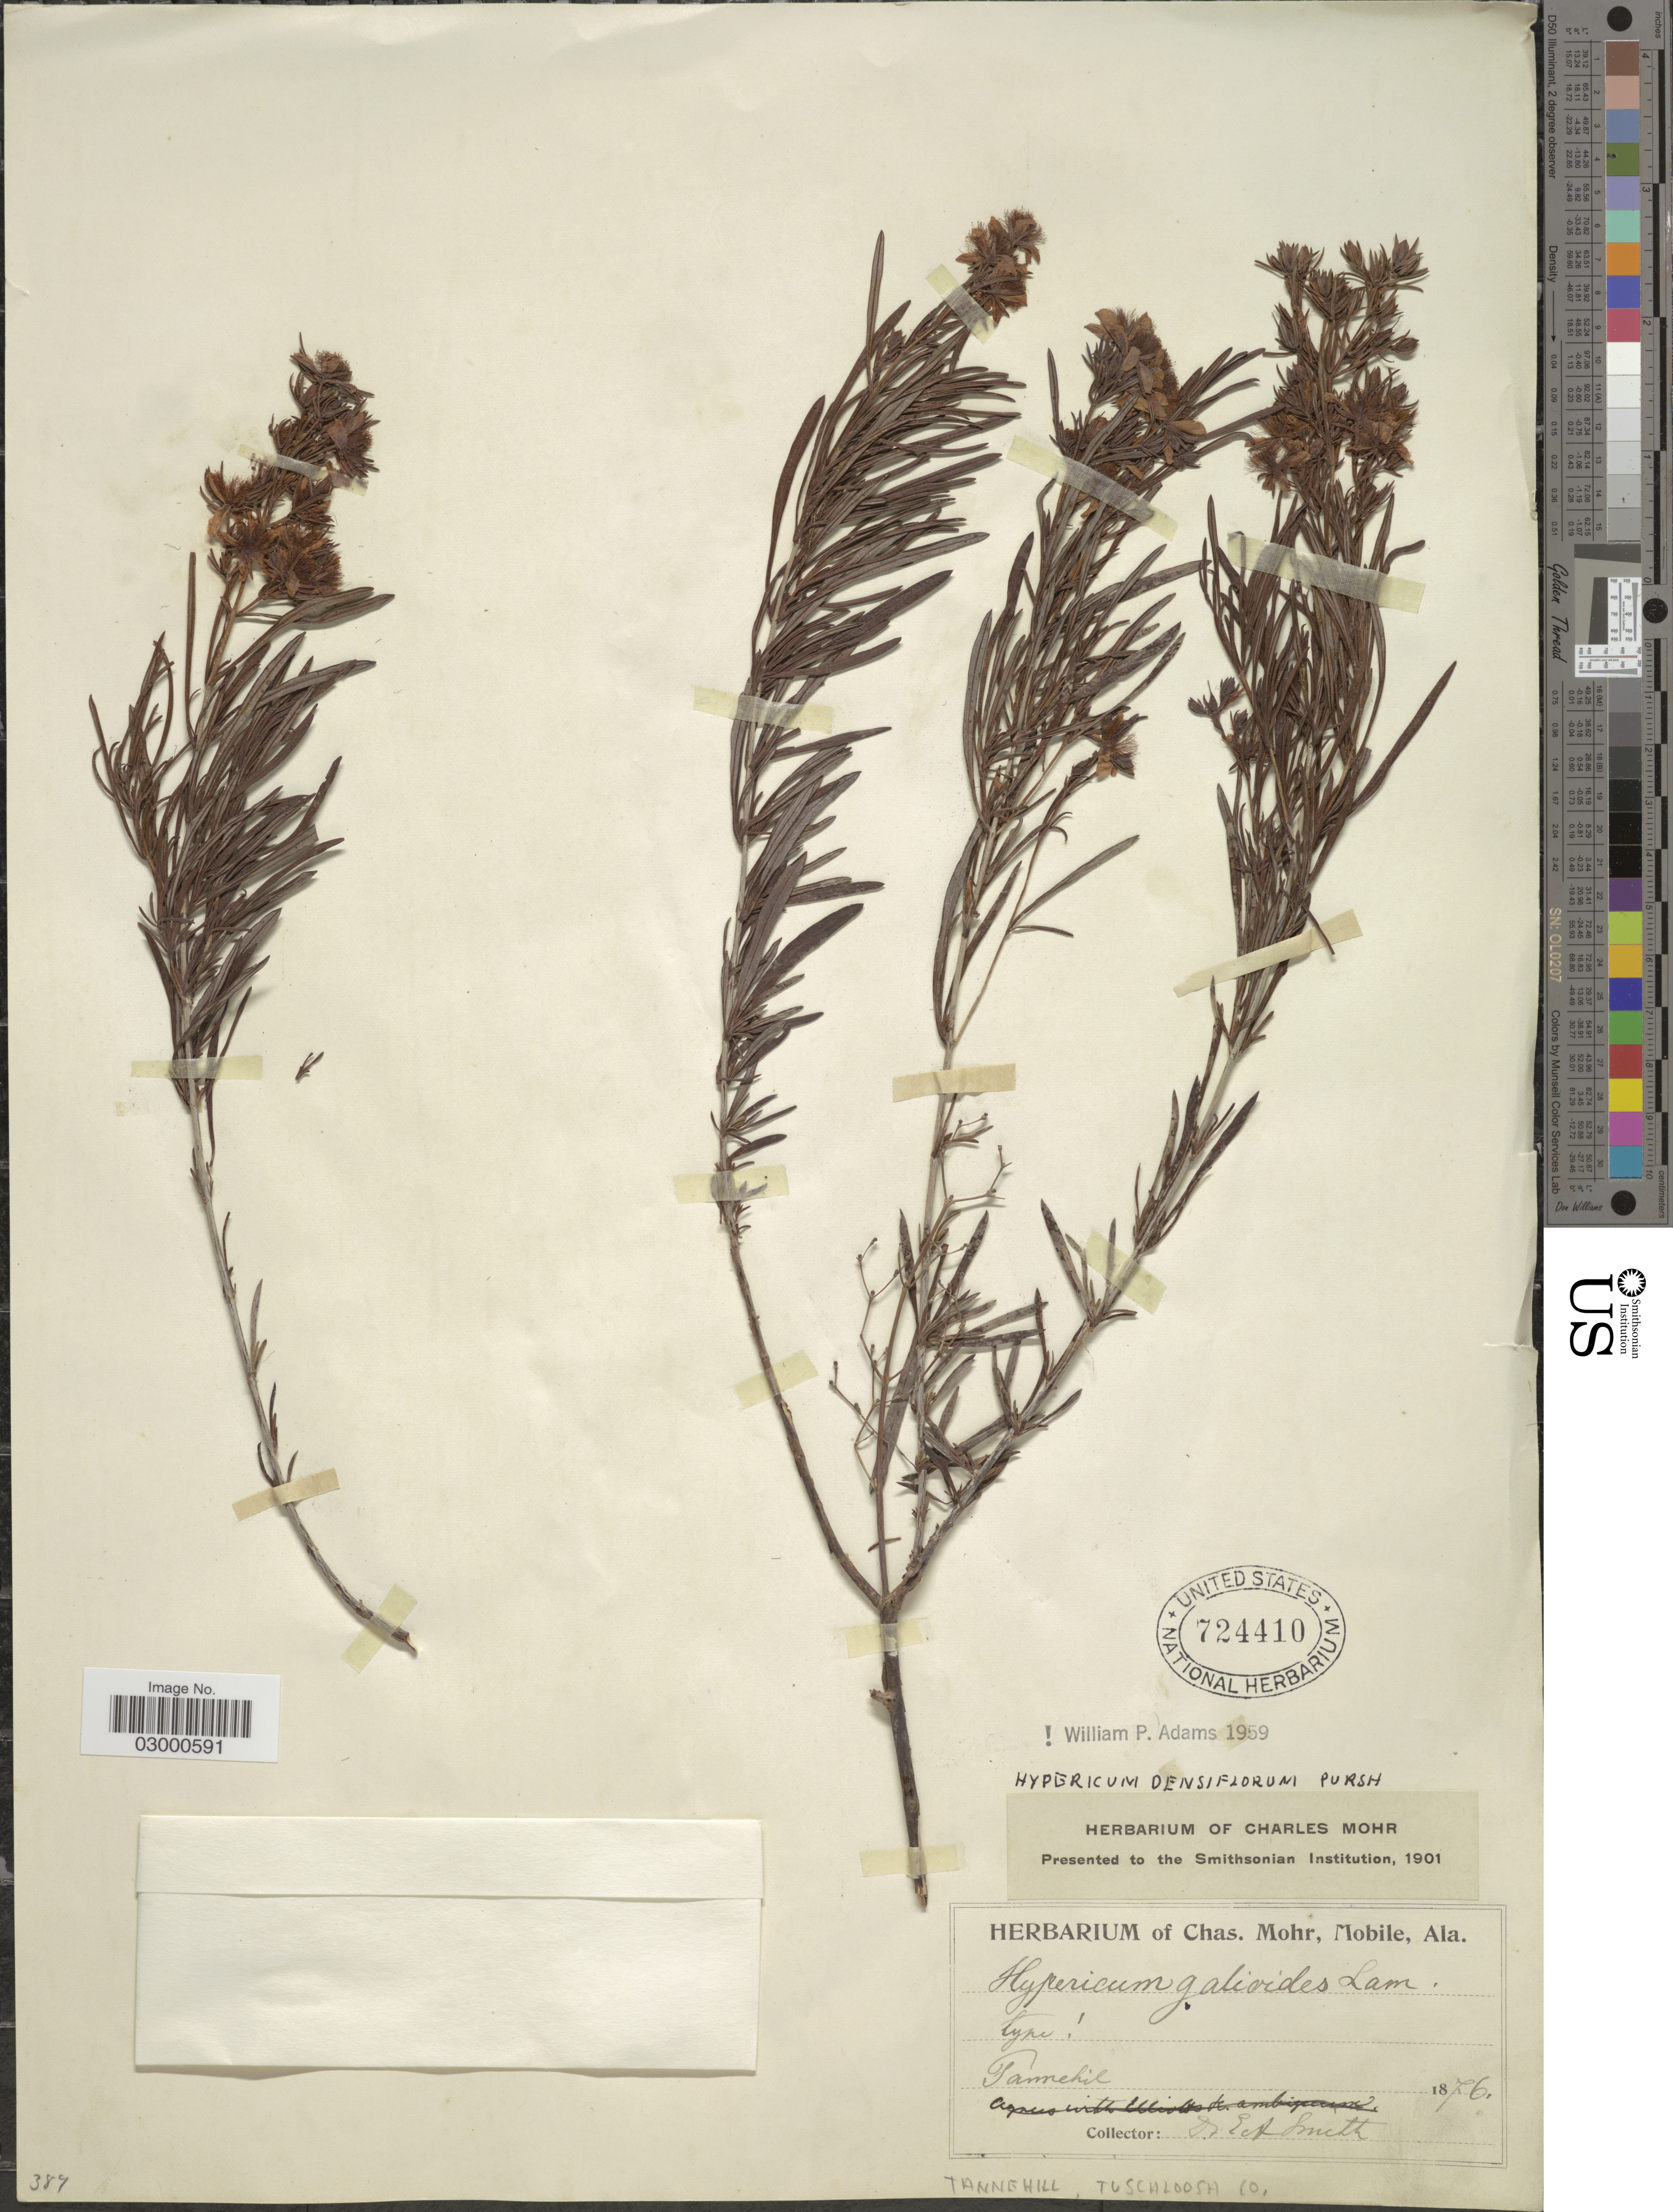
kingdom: Plantae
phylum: Tracheophyta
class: Magnoliopsida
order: Malpighiales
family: Hypericaceae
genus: Hypericum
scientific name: Hypericum densiflorum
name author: Pursh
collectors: E. Smith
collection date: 1876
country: United States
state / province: Alabama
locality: Tannehill, Tuscaloosa Co.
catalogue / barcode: US 724410